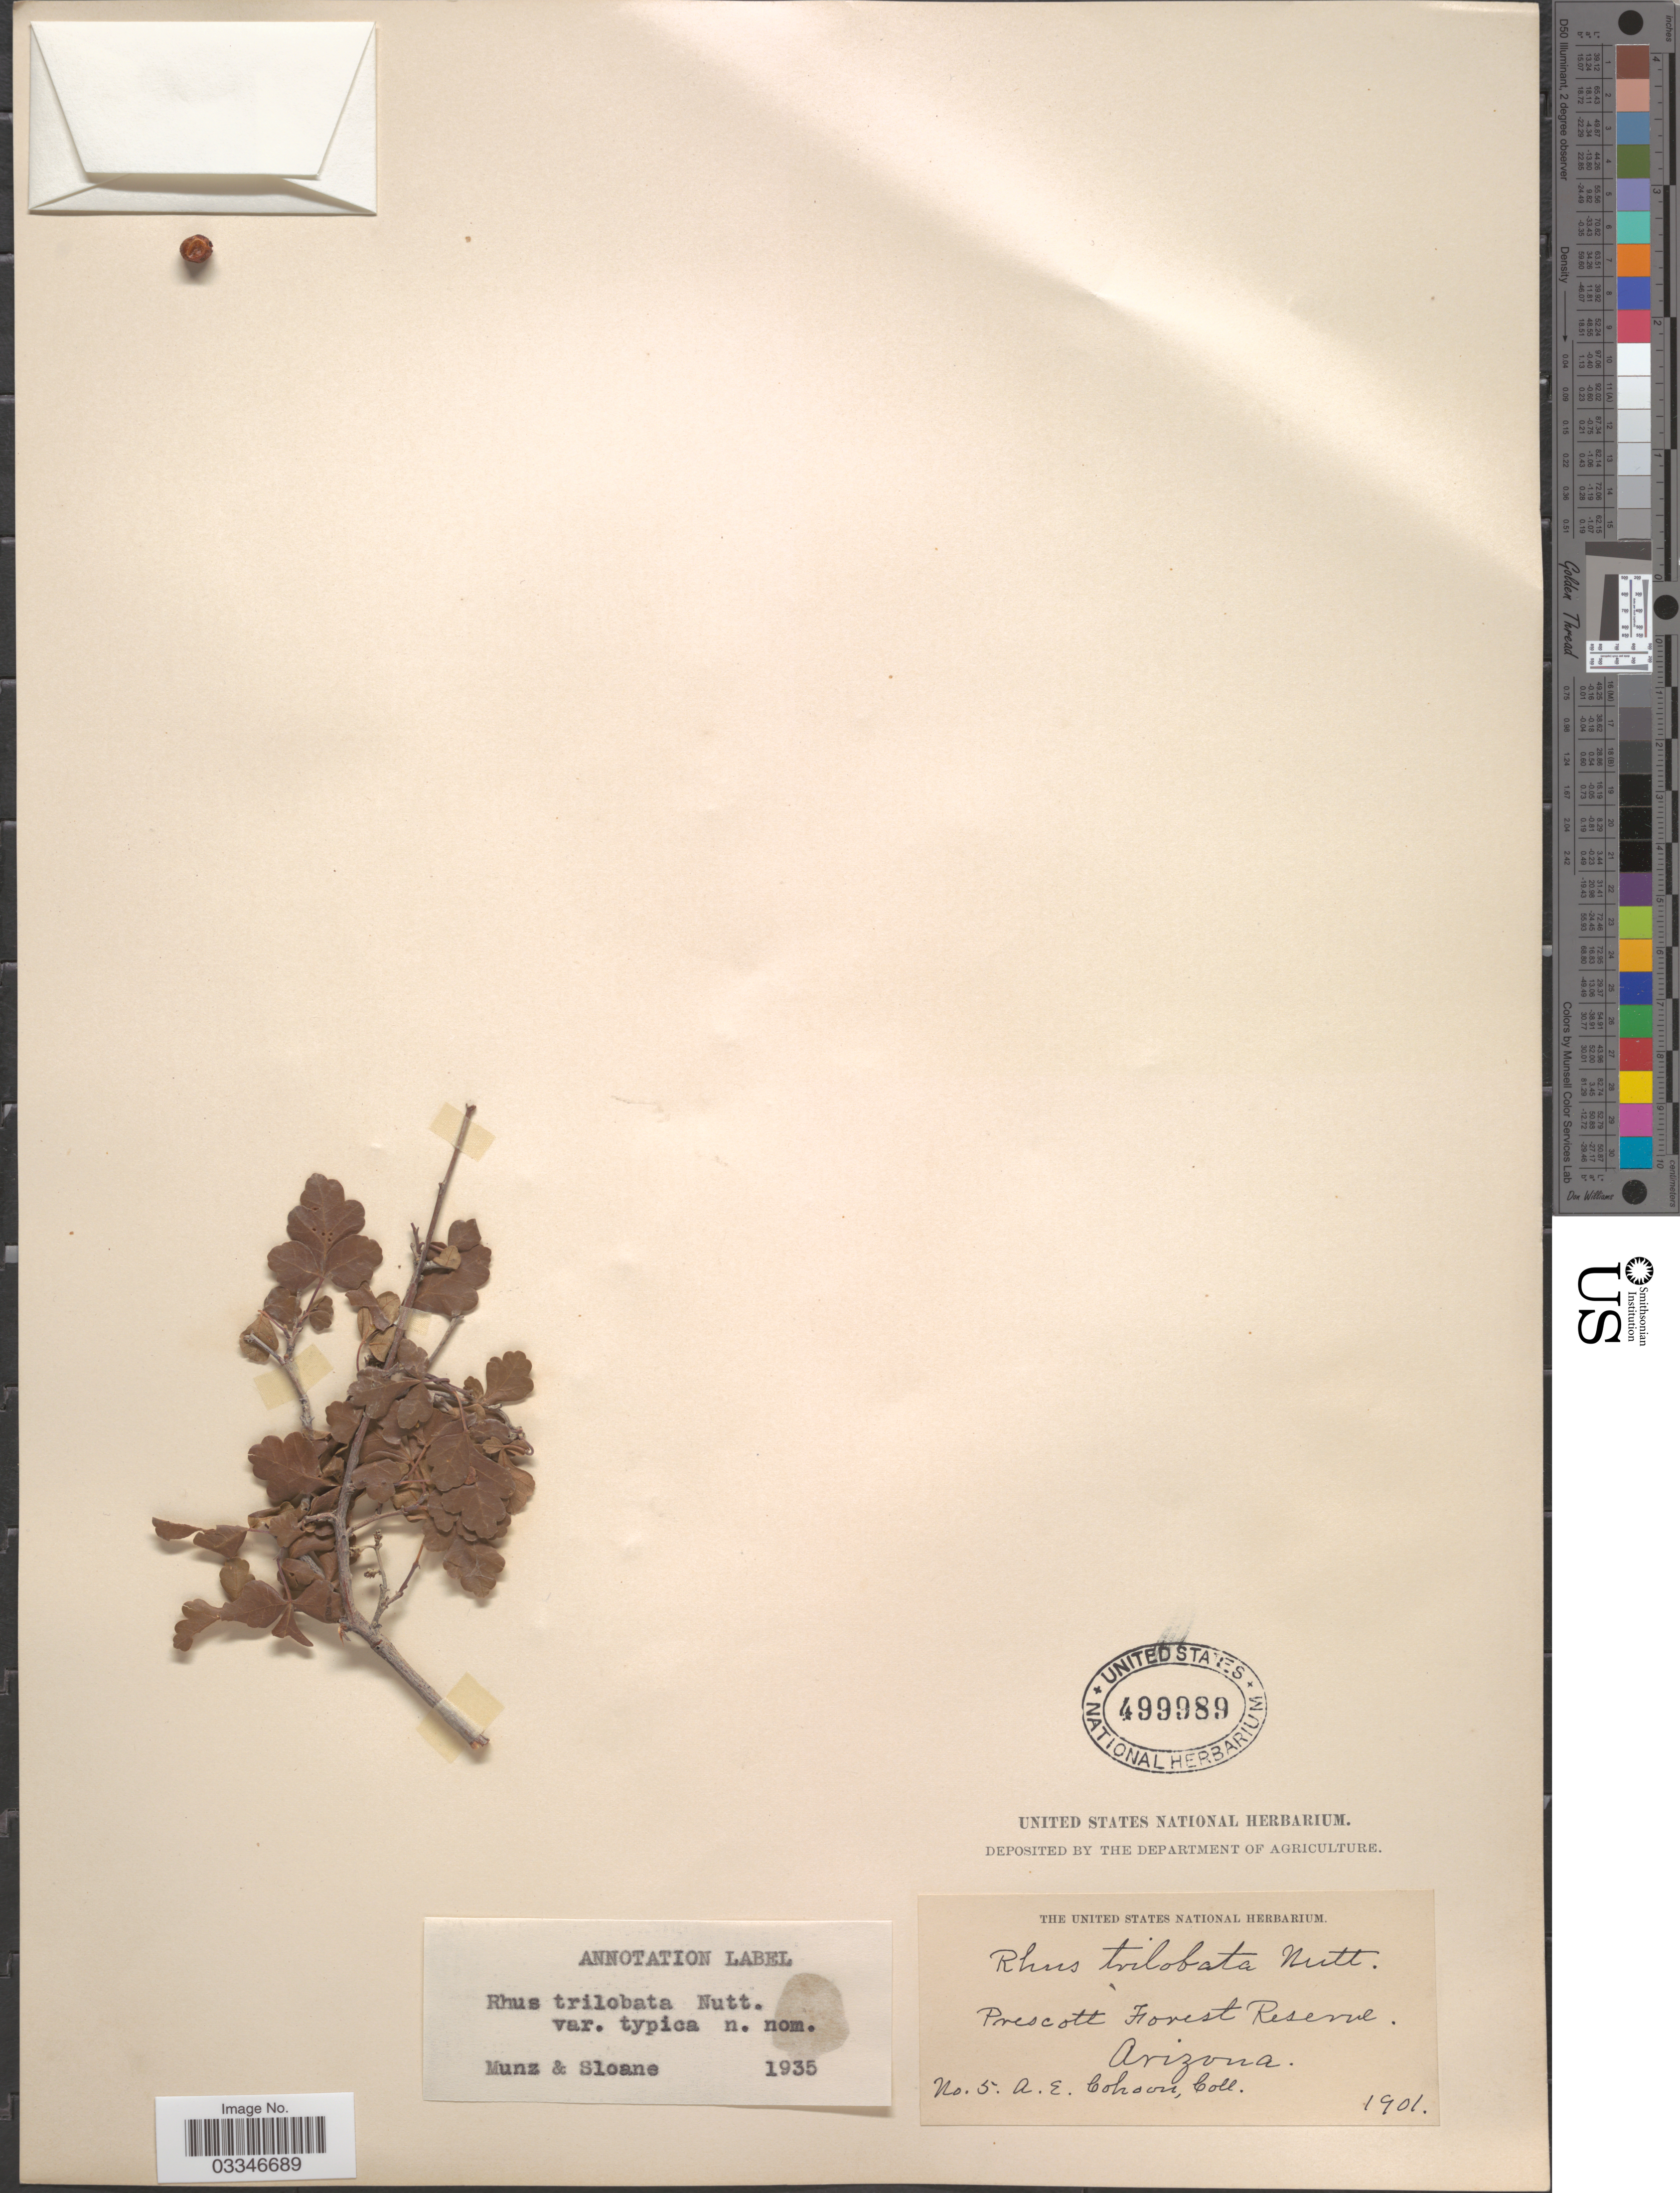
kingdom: Plantae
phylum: Tracheophyta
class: Magnoliopsida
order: Sapindales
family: Anacardiaceae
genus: Rhus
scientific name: Rhus trilobata var. typica Munz & Sloane ined.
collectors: A. Cohoon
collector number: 5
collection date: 1901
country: United States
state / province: Arizona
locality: Prescott Forest Reserve.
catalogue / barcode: US 499989